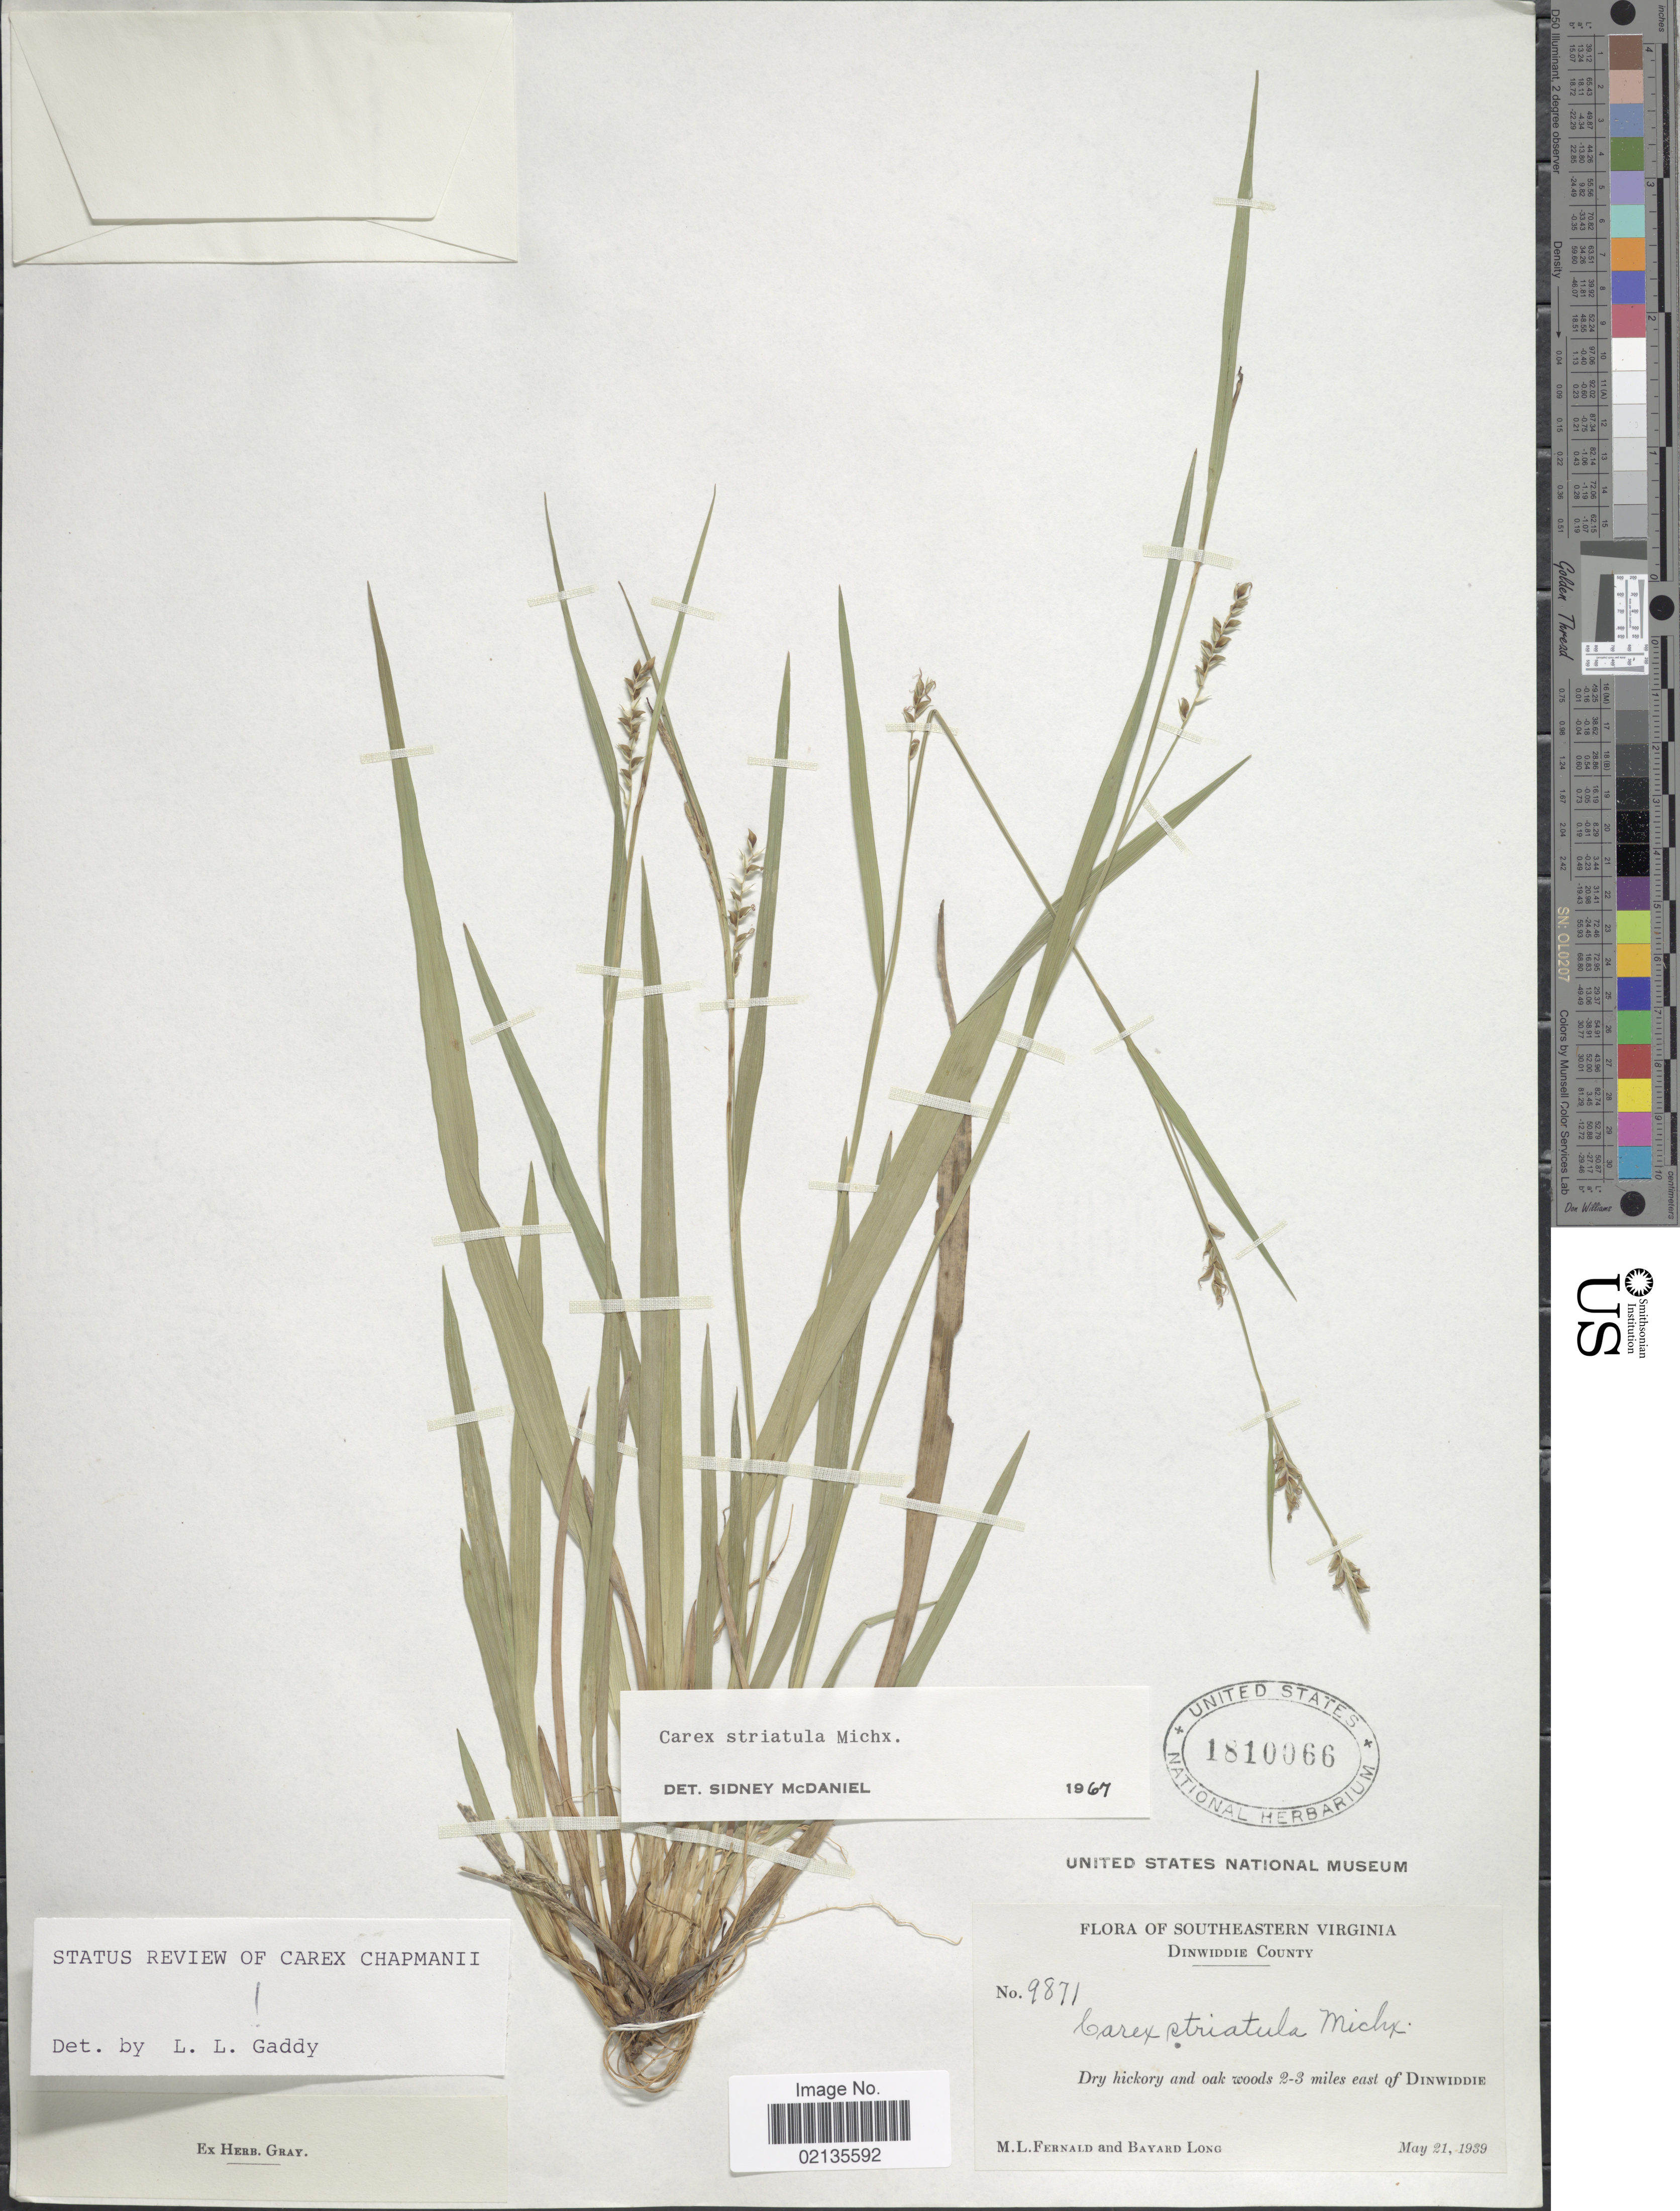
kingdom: Plantae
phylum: Tracheophyta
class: Liliopsida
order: Poales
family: Cyperaceae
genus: Carex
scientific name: Carex striatula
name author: Michx.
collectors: M. L. Fernald & B. Long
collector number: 9871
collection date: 1939-05-21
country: United States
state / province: Virginia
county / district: Dinwiddie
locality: Southeastern Virginia, Dinwiddie County, dry hickory and oak woods 2-3 miles east of Dinwiddie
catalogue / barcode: US 1810066